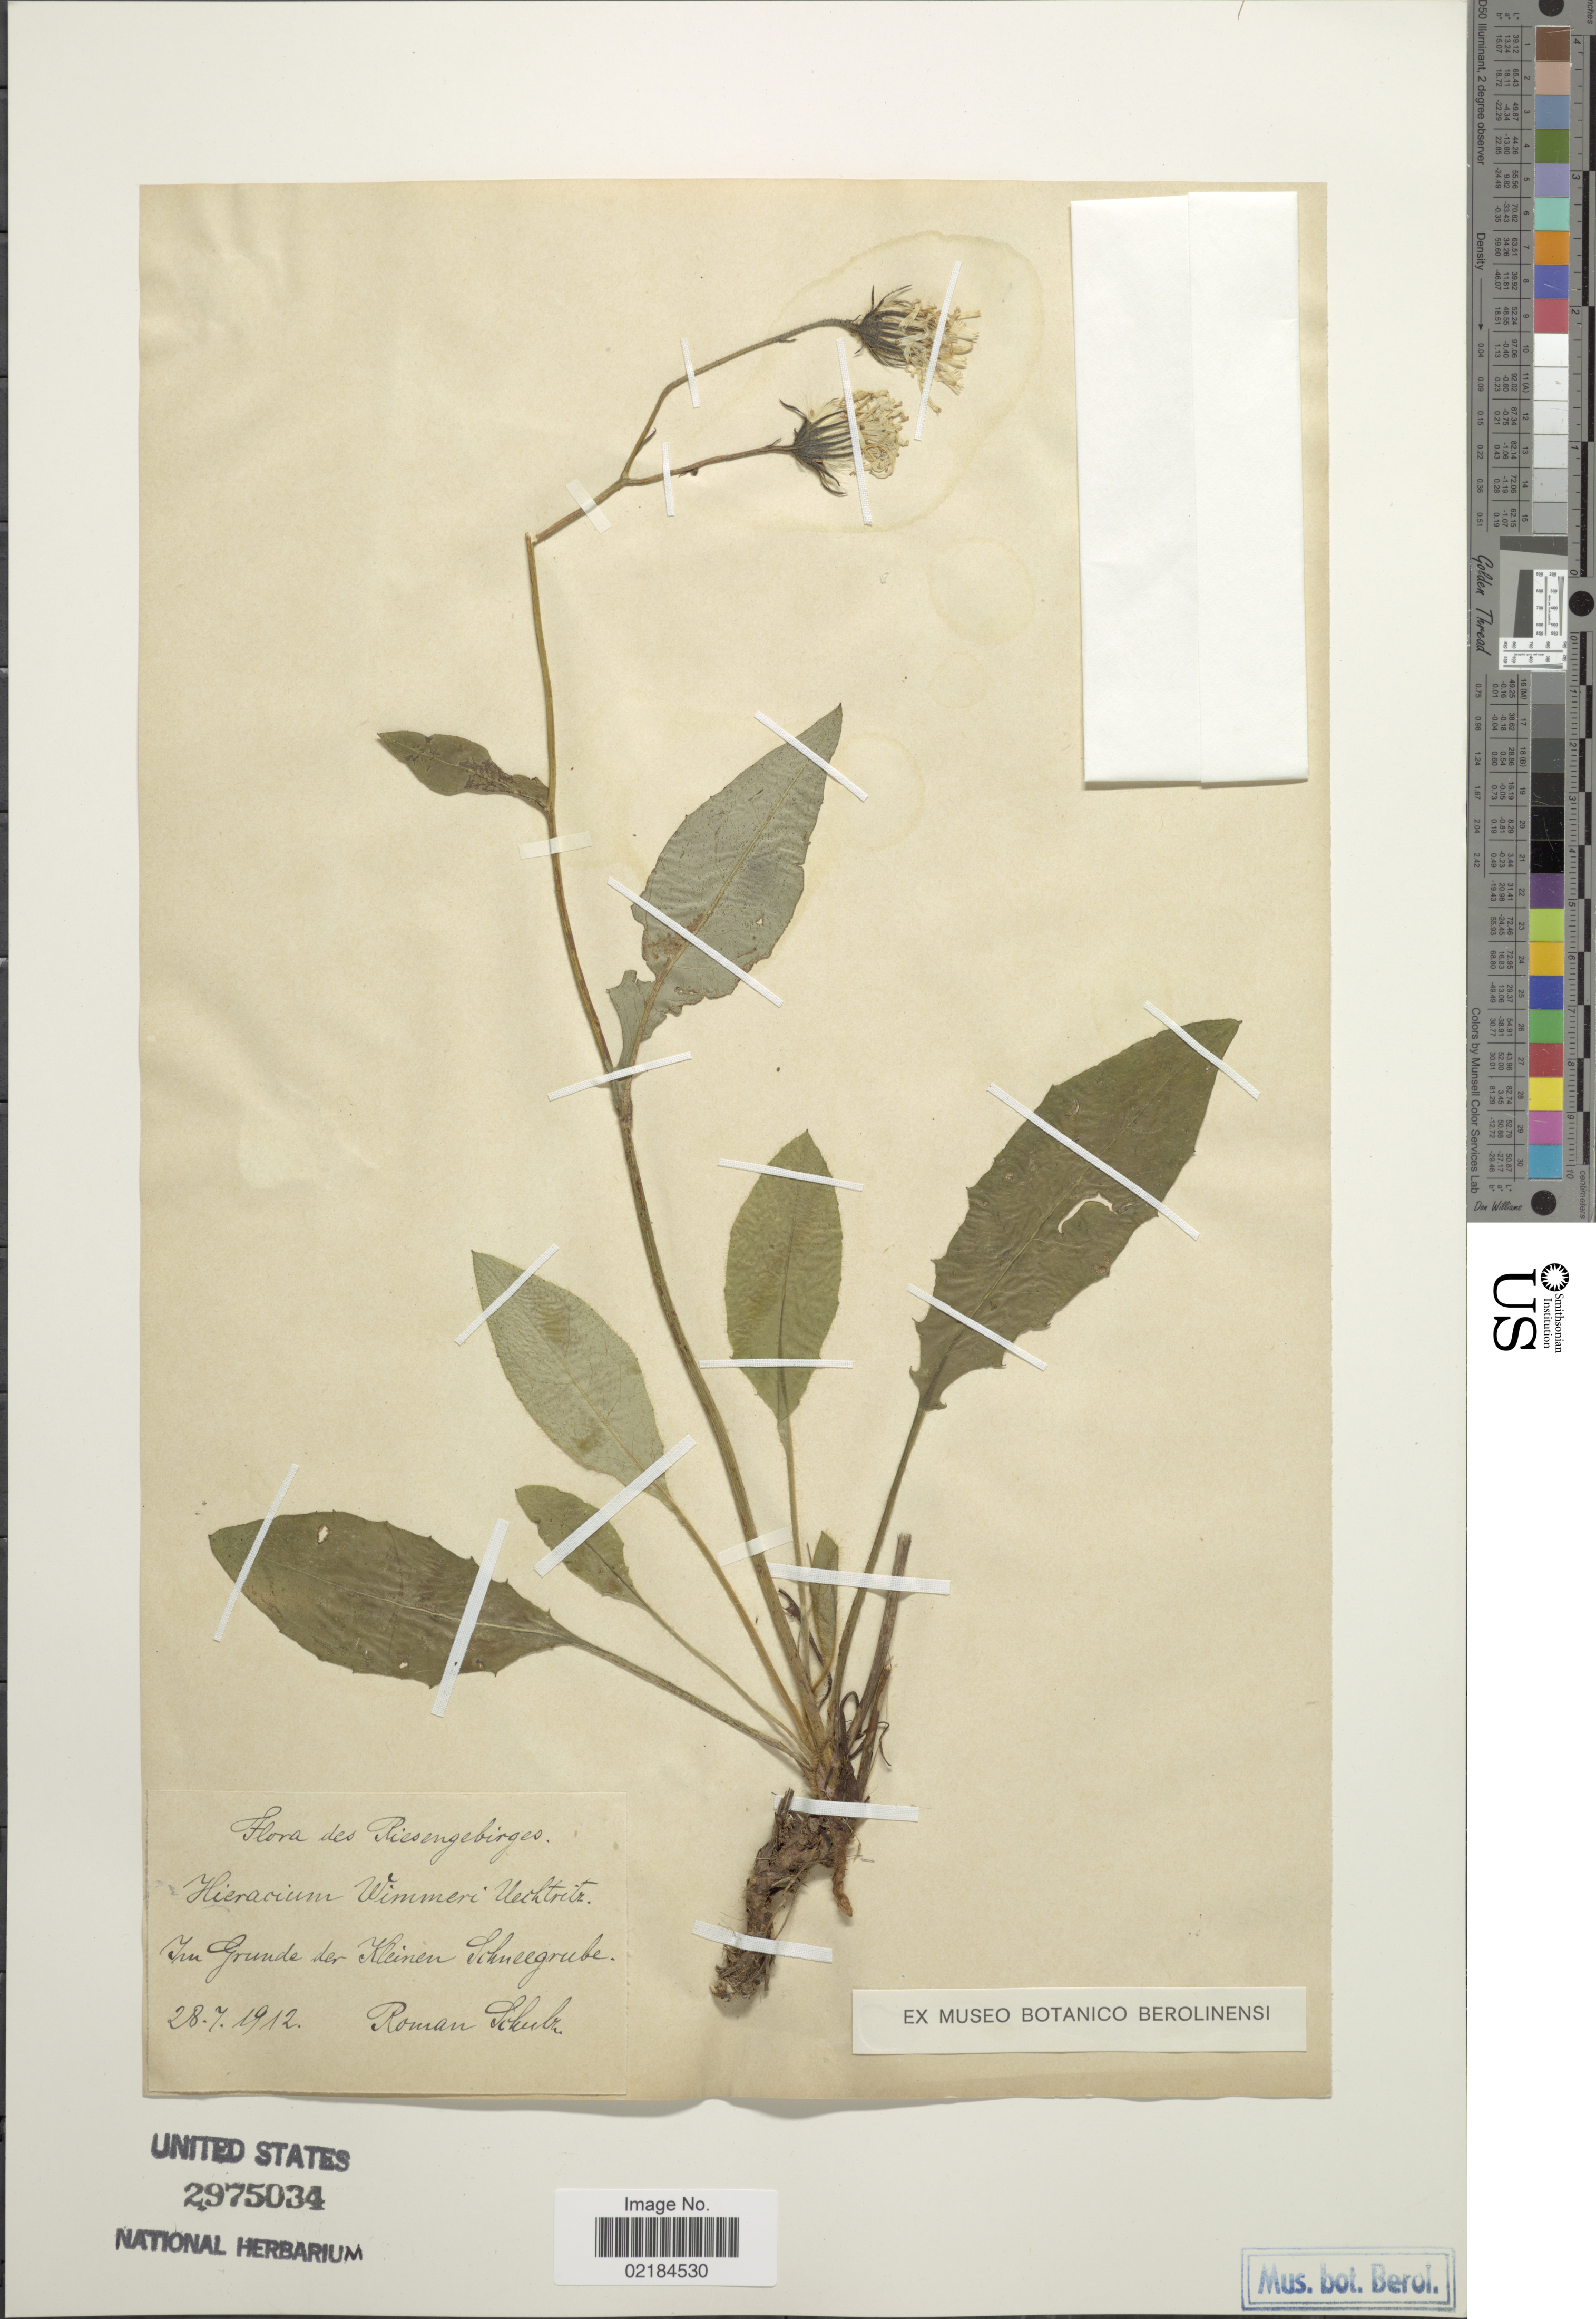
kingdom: Plantae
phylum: Tracheophyta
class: Magnoliopsida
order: Asterales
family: Asteraceae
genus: Hieracium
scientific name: Hieracium froelichianum subsp. wimmeri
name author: (R. Uechtr.) Gottschl. & Greuter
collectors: R. Schulz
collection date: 1912-07-28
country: Poland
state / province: Dolnoslaskie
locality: Des Riesengebriges, In Grunde der Kleinen Schneegurbe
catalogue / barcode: US 2975034